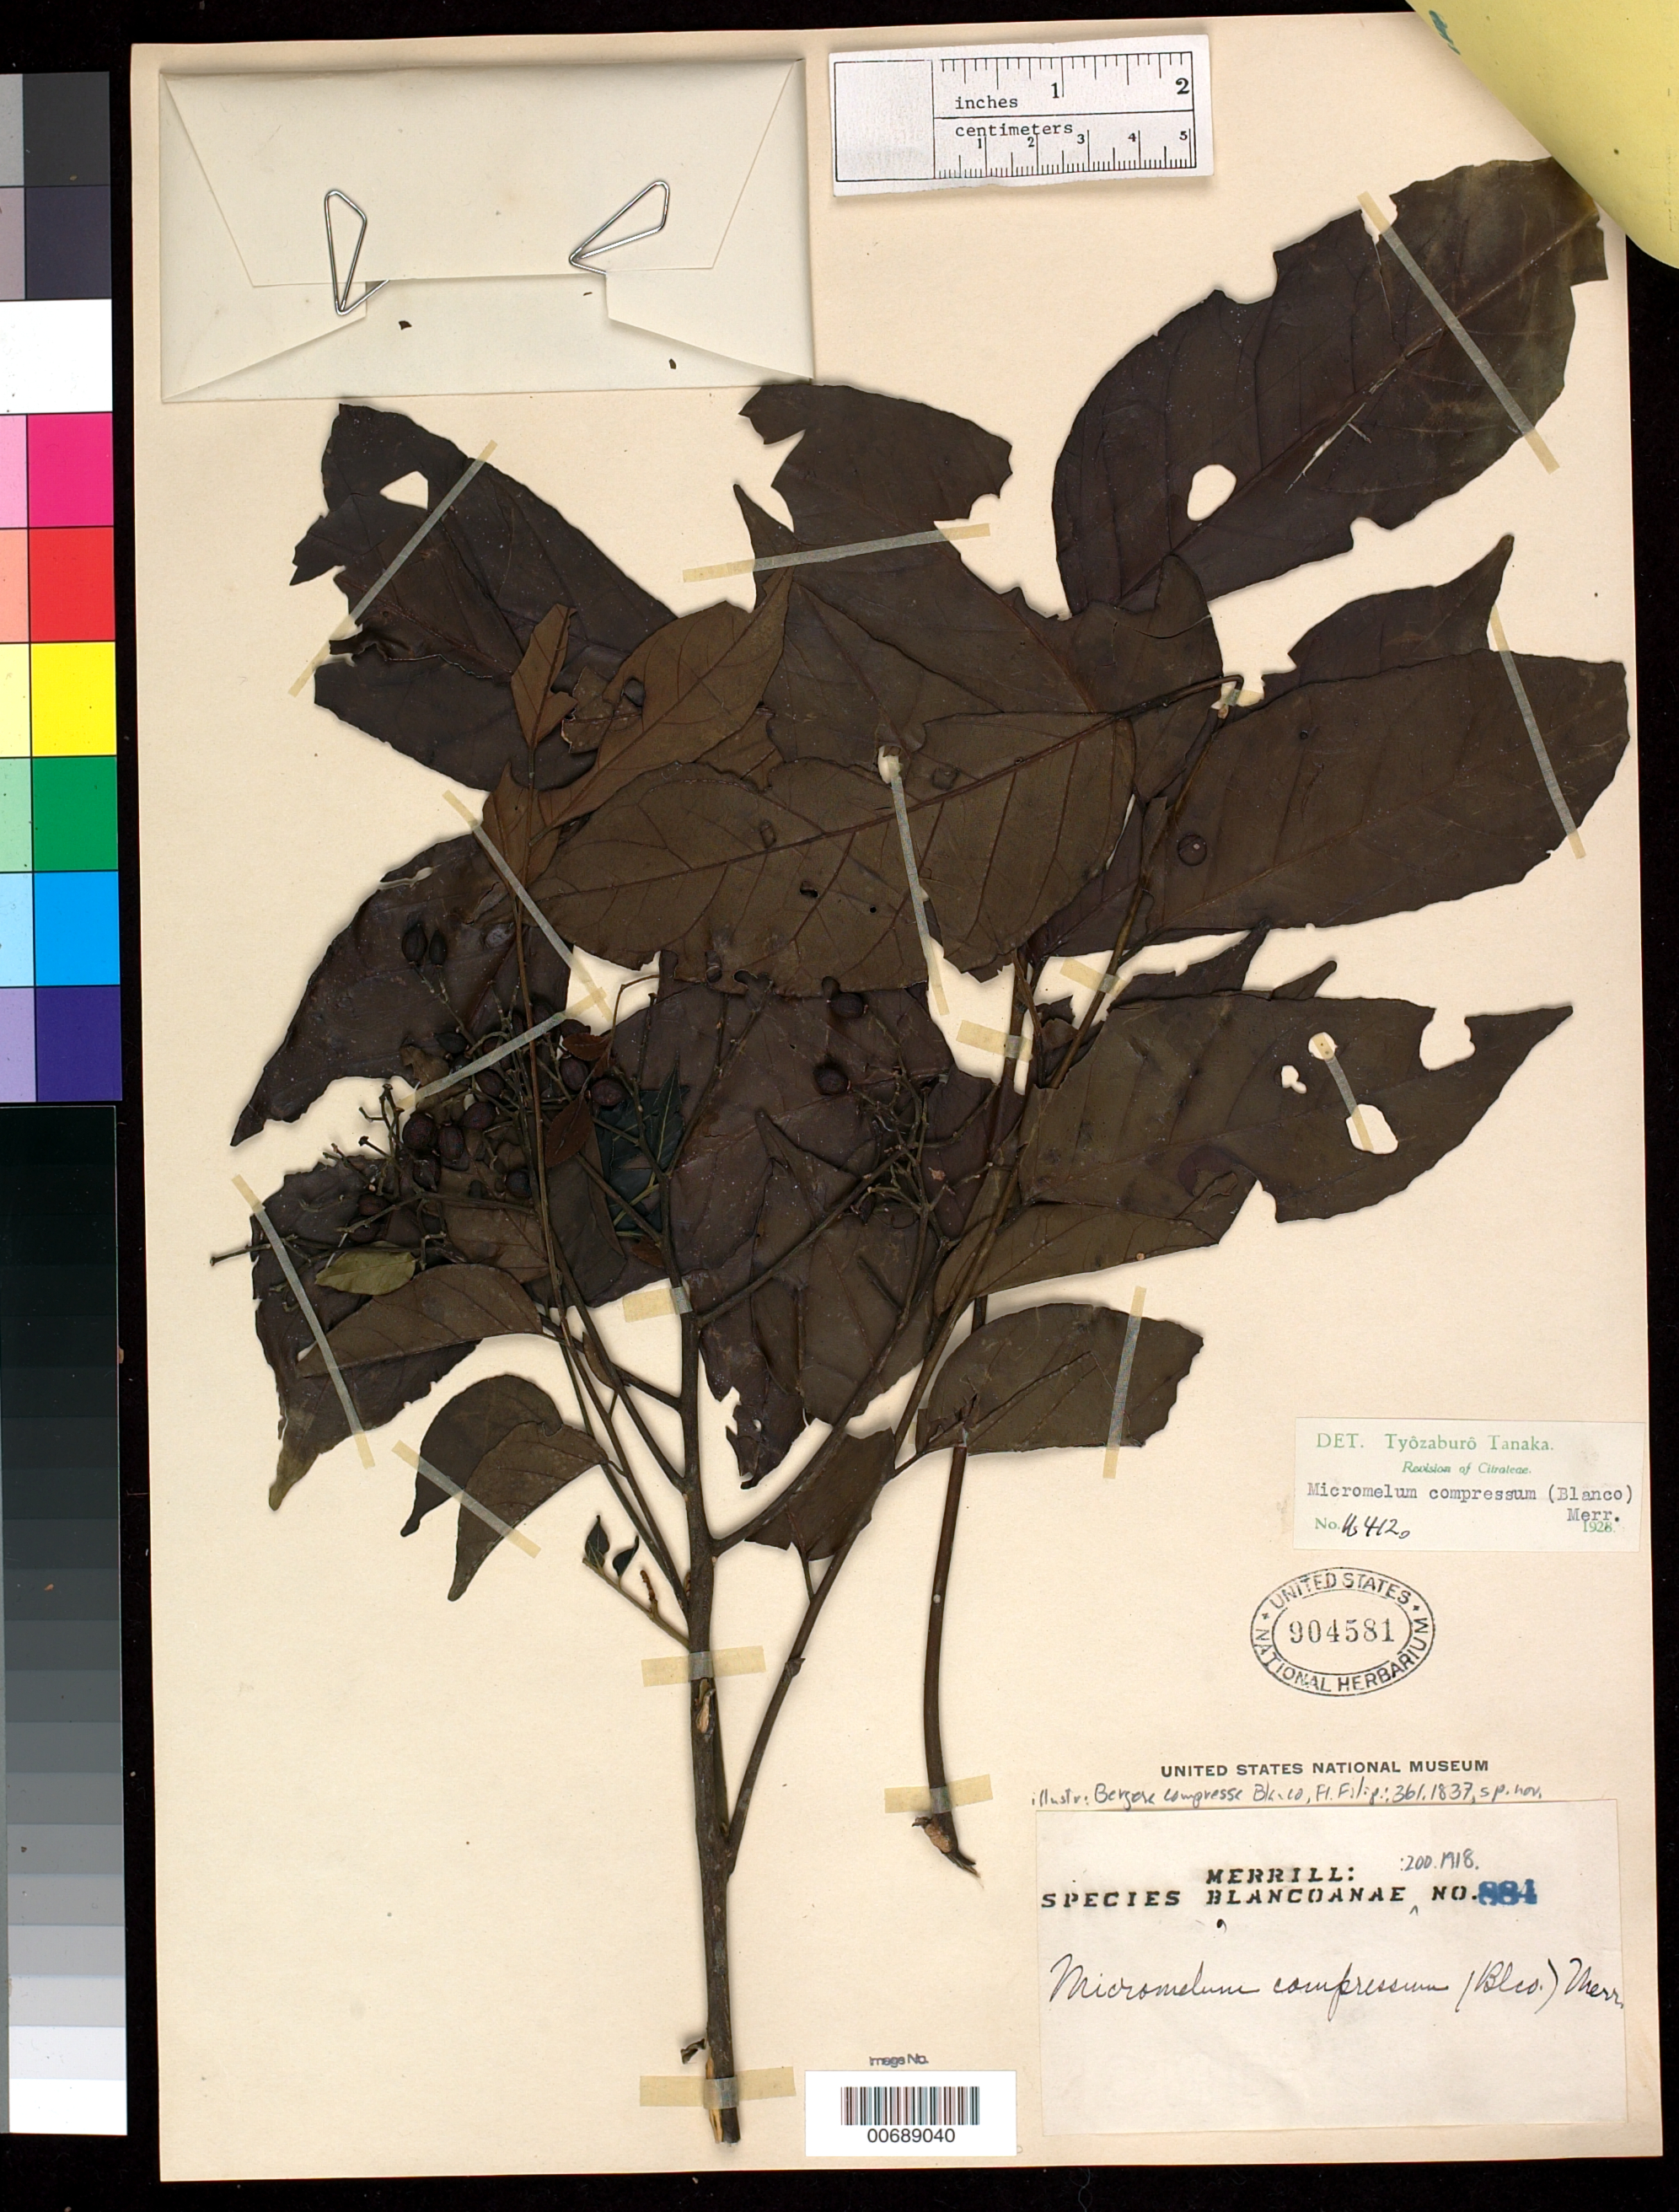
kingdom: Plantae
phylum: Tracheophyta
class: Magnoliopsida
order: Sapindales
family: Rutaceae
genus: Micromelum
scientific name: Micromelum compressum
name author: (Blanco) Merr.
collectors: E. D. Merrill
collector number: Sp. Blancoan. 0884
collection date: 1915-03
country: Philippines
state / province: Calabarzon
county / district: Laguna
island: Luzon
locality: Mt. Maquiling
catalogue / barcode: US 904581